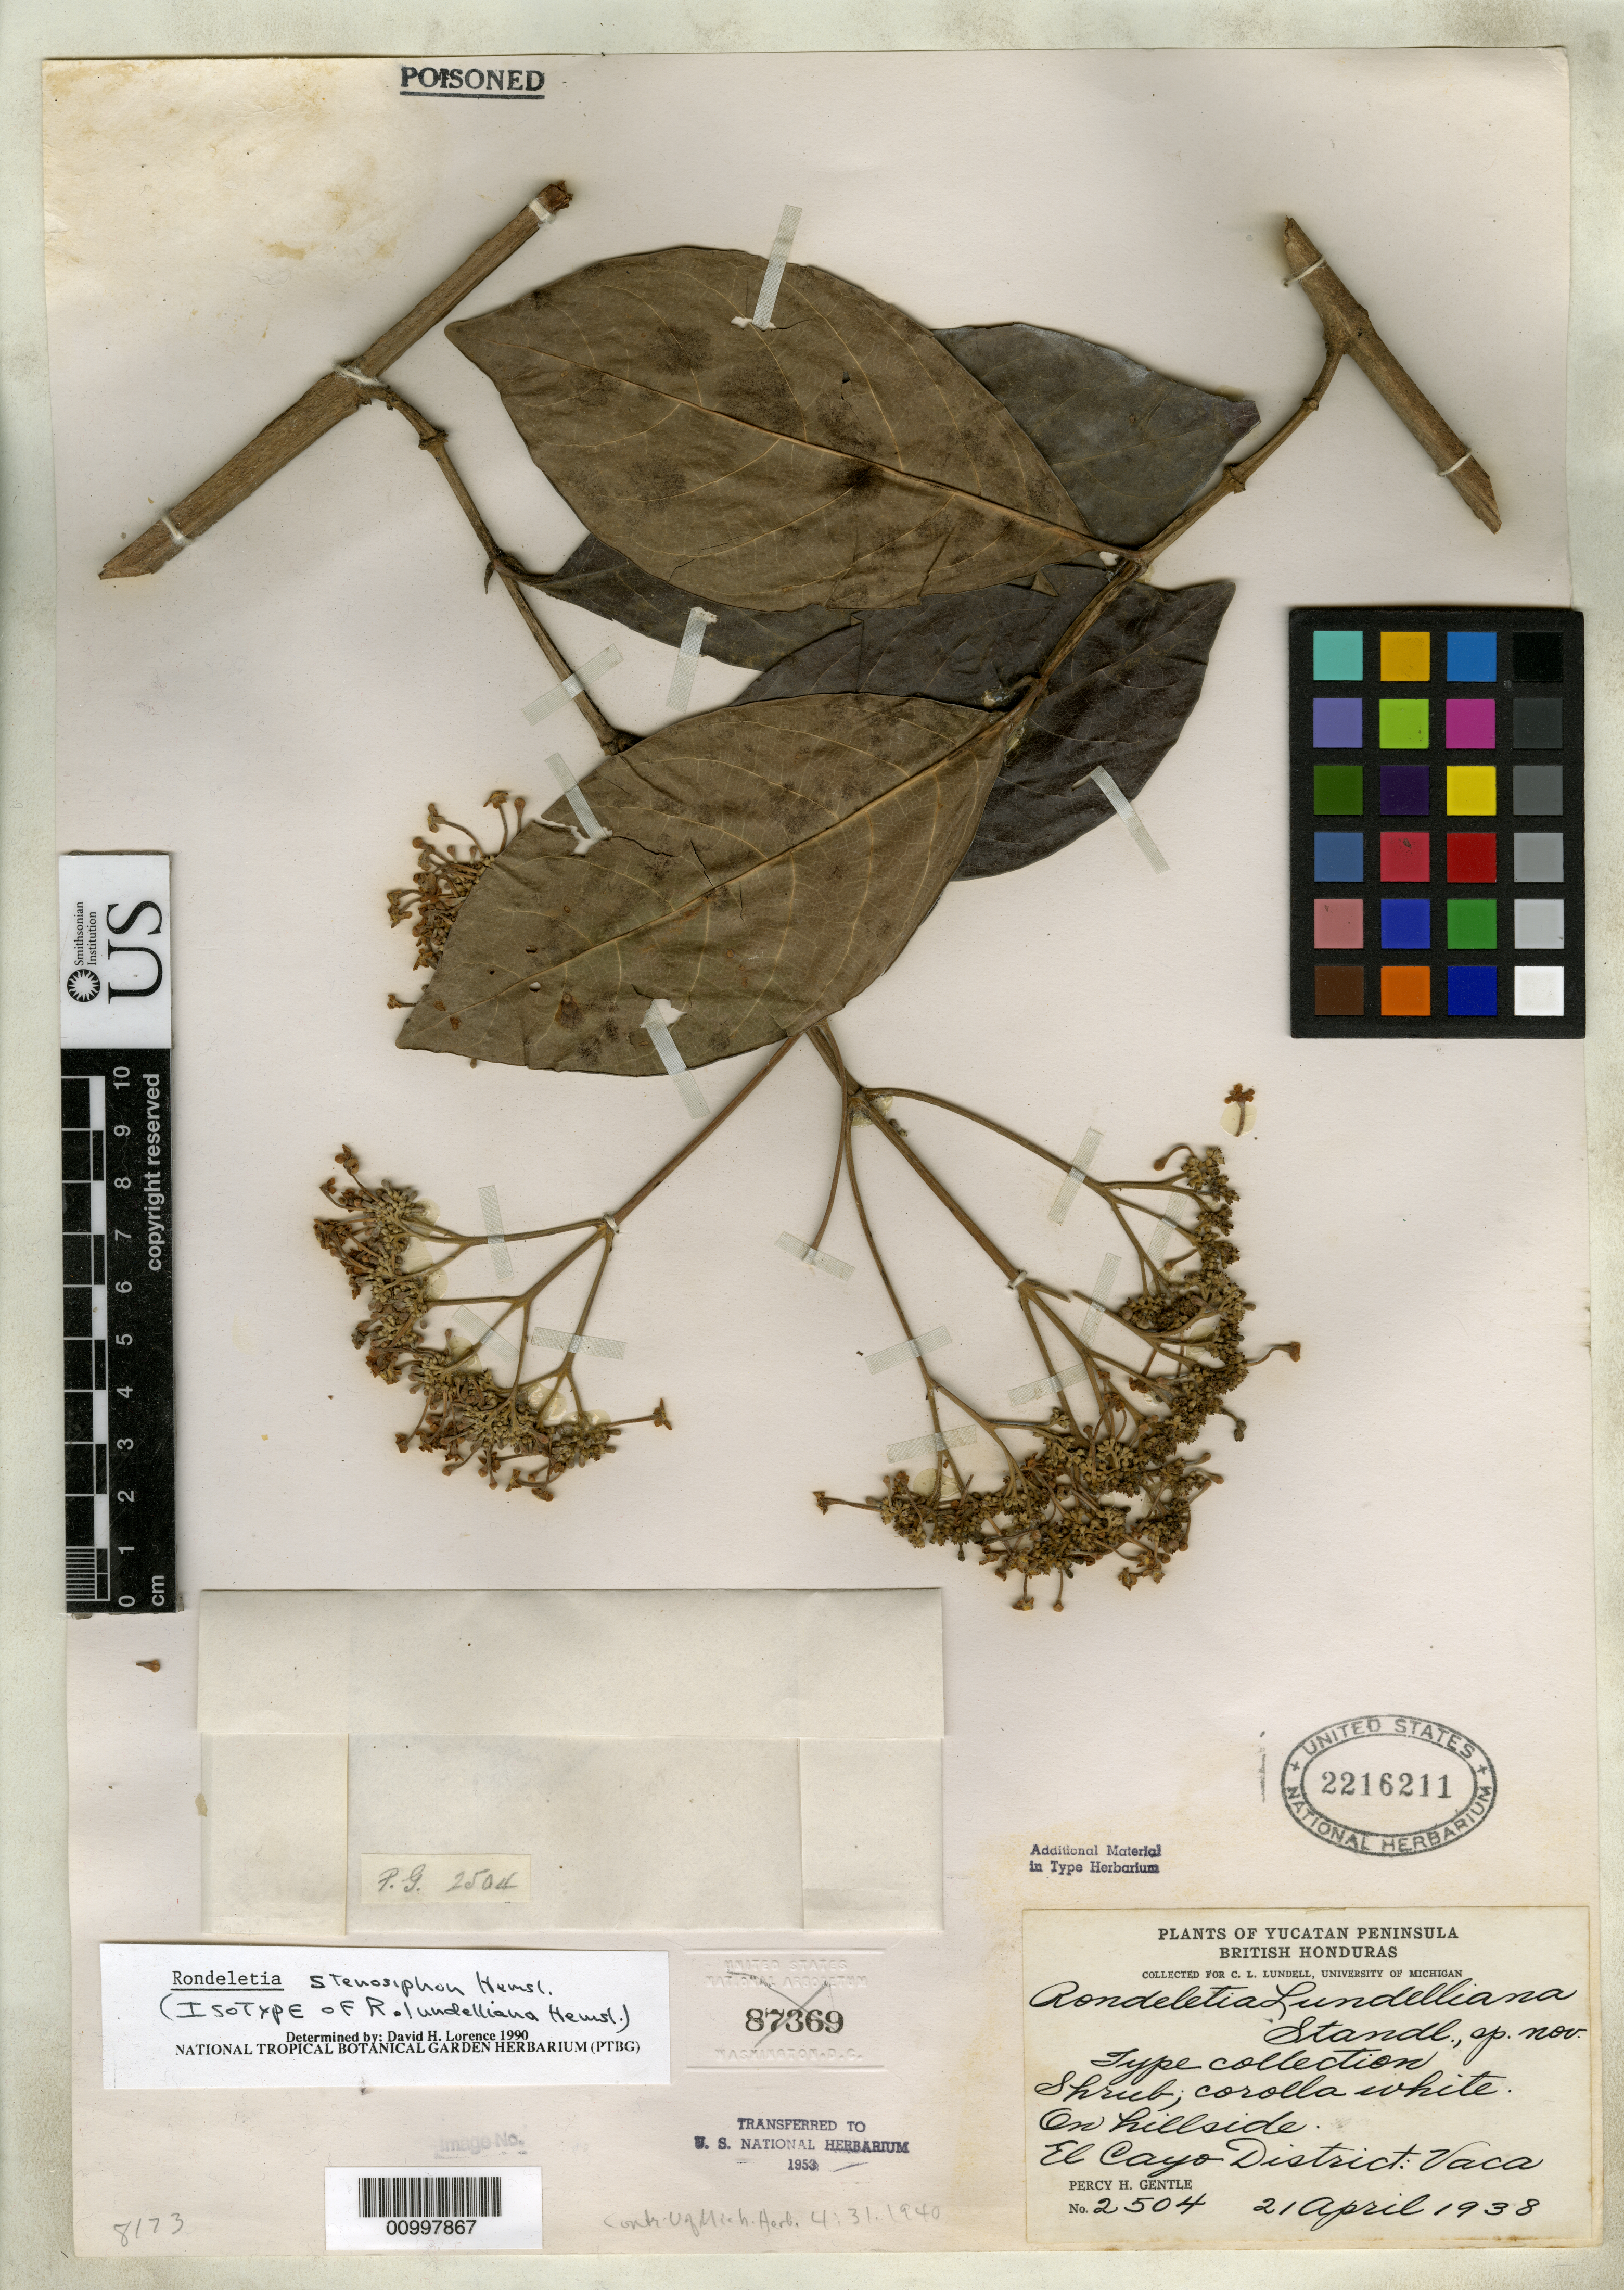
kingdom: Plantae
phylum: Tracheophyta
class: Magnoliopsida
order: Gentianales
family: Rubiaceae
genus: Rondeletia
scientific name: Rondeletia lundelliana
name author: Standl. in Lundell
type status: Isotype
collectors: C. L. Lundell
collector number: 2504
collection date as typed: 21 Apr 1938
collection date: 1938-04-21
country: Belize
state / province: Cayo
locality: Vaca.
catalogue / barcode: US 2216211